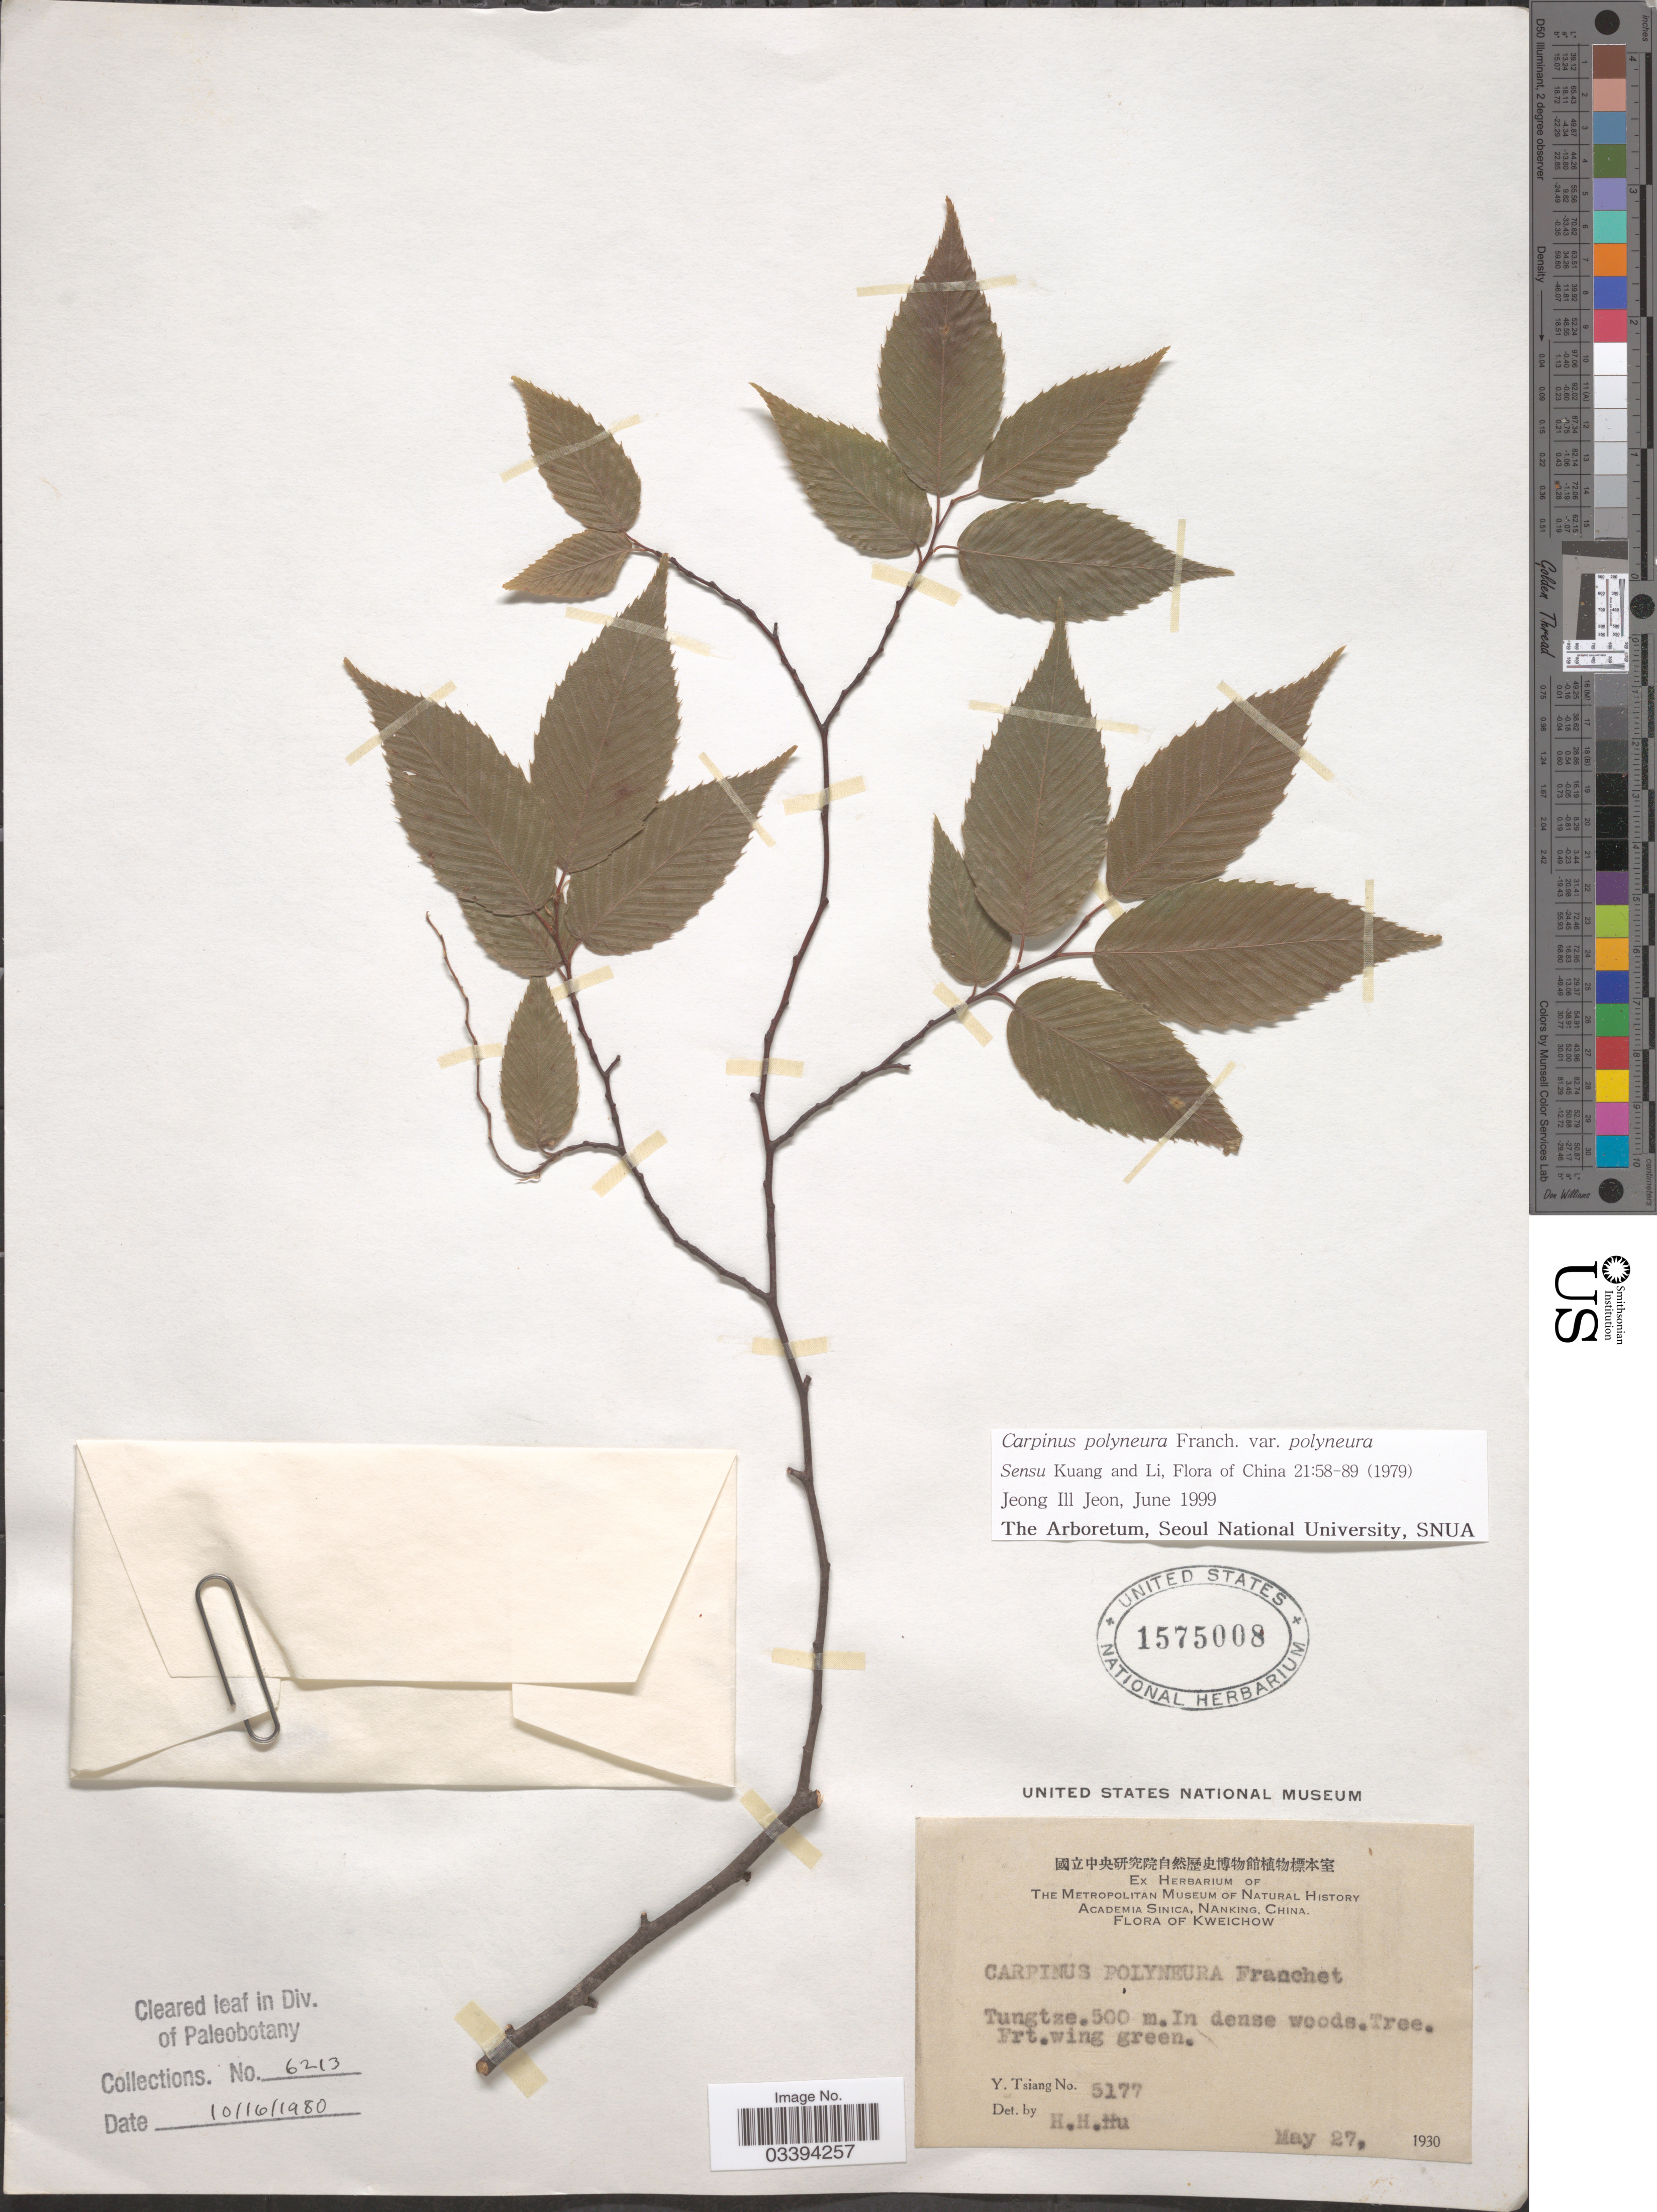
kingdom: Plantae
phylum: Tracheophyta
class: Magnoliopsida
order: Fagales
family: Betulaceae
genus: Carpinus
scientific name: Carpinus polyneura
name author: Franch.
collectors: Y. Tsiang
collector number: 5177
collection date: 1930-05-27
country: China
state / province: Guizhou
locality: Kweichow. Tungtze.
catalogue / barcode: US 1575008